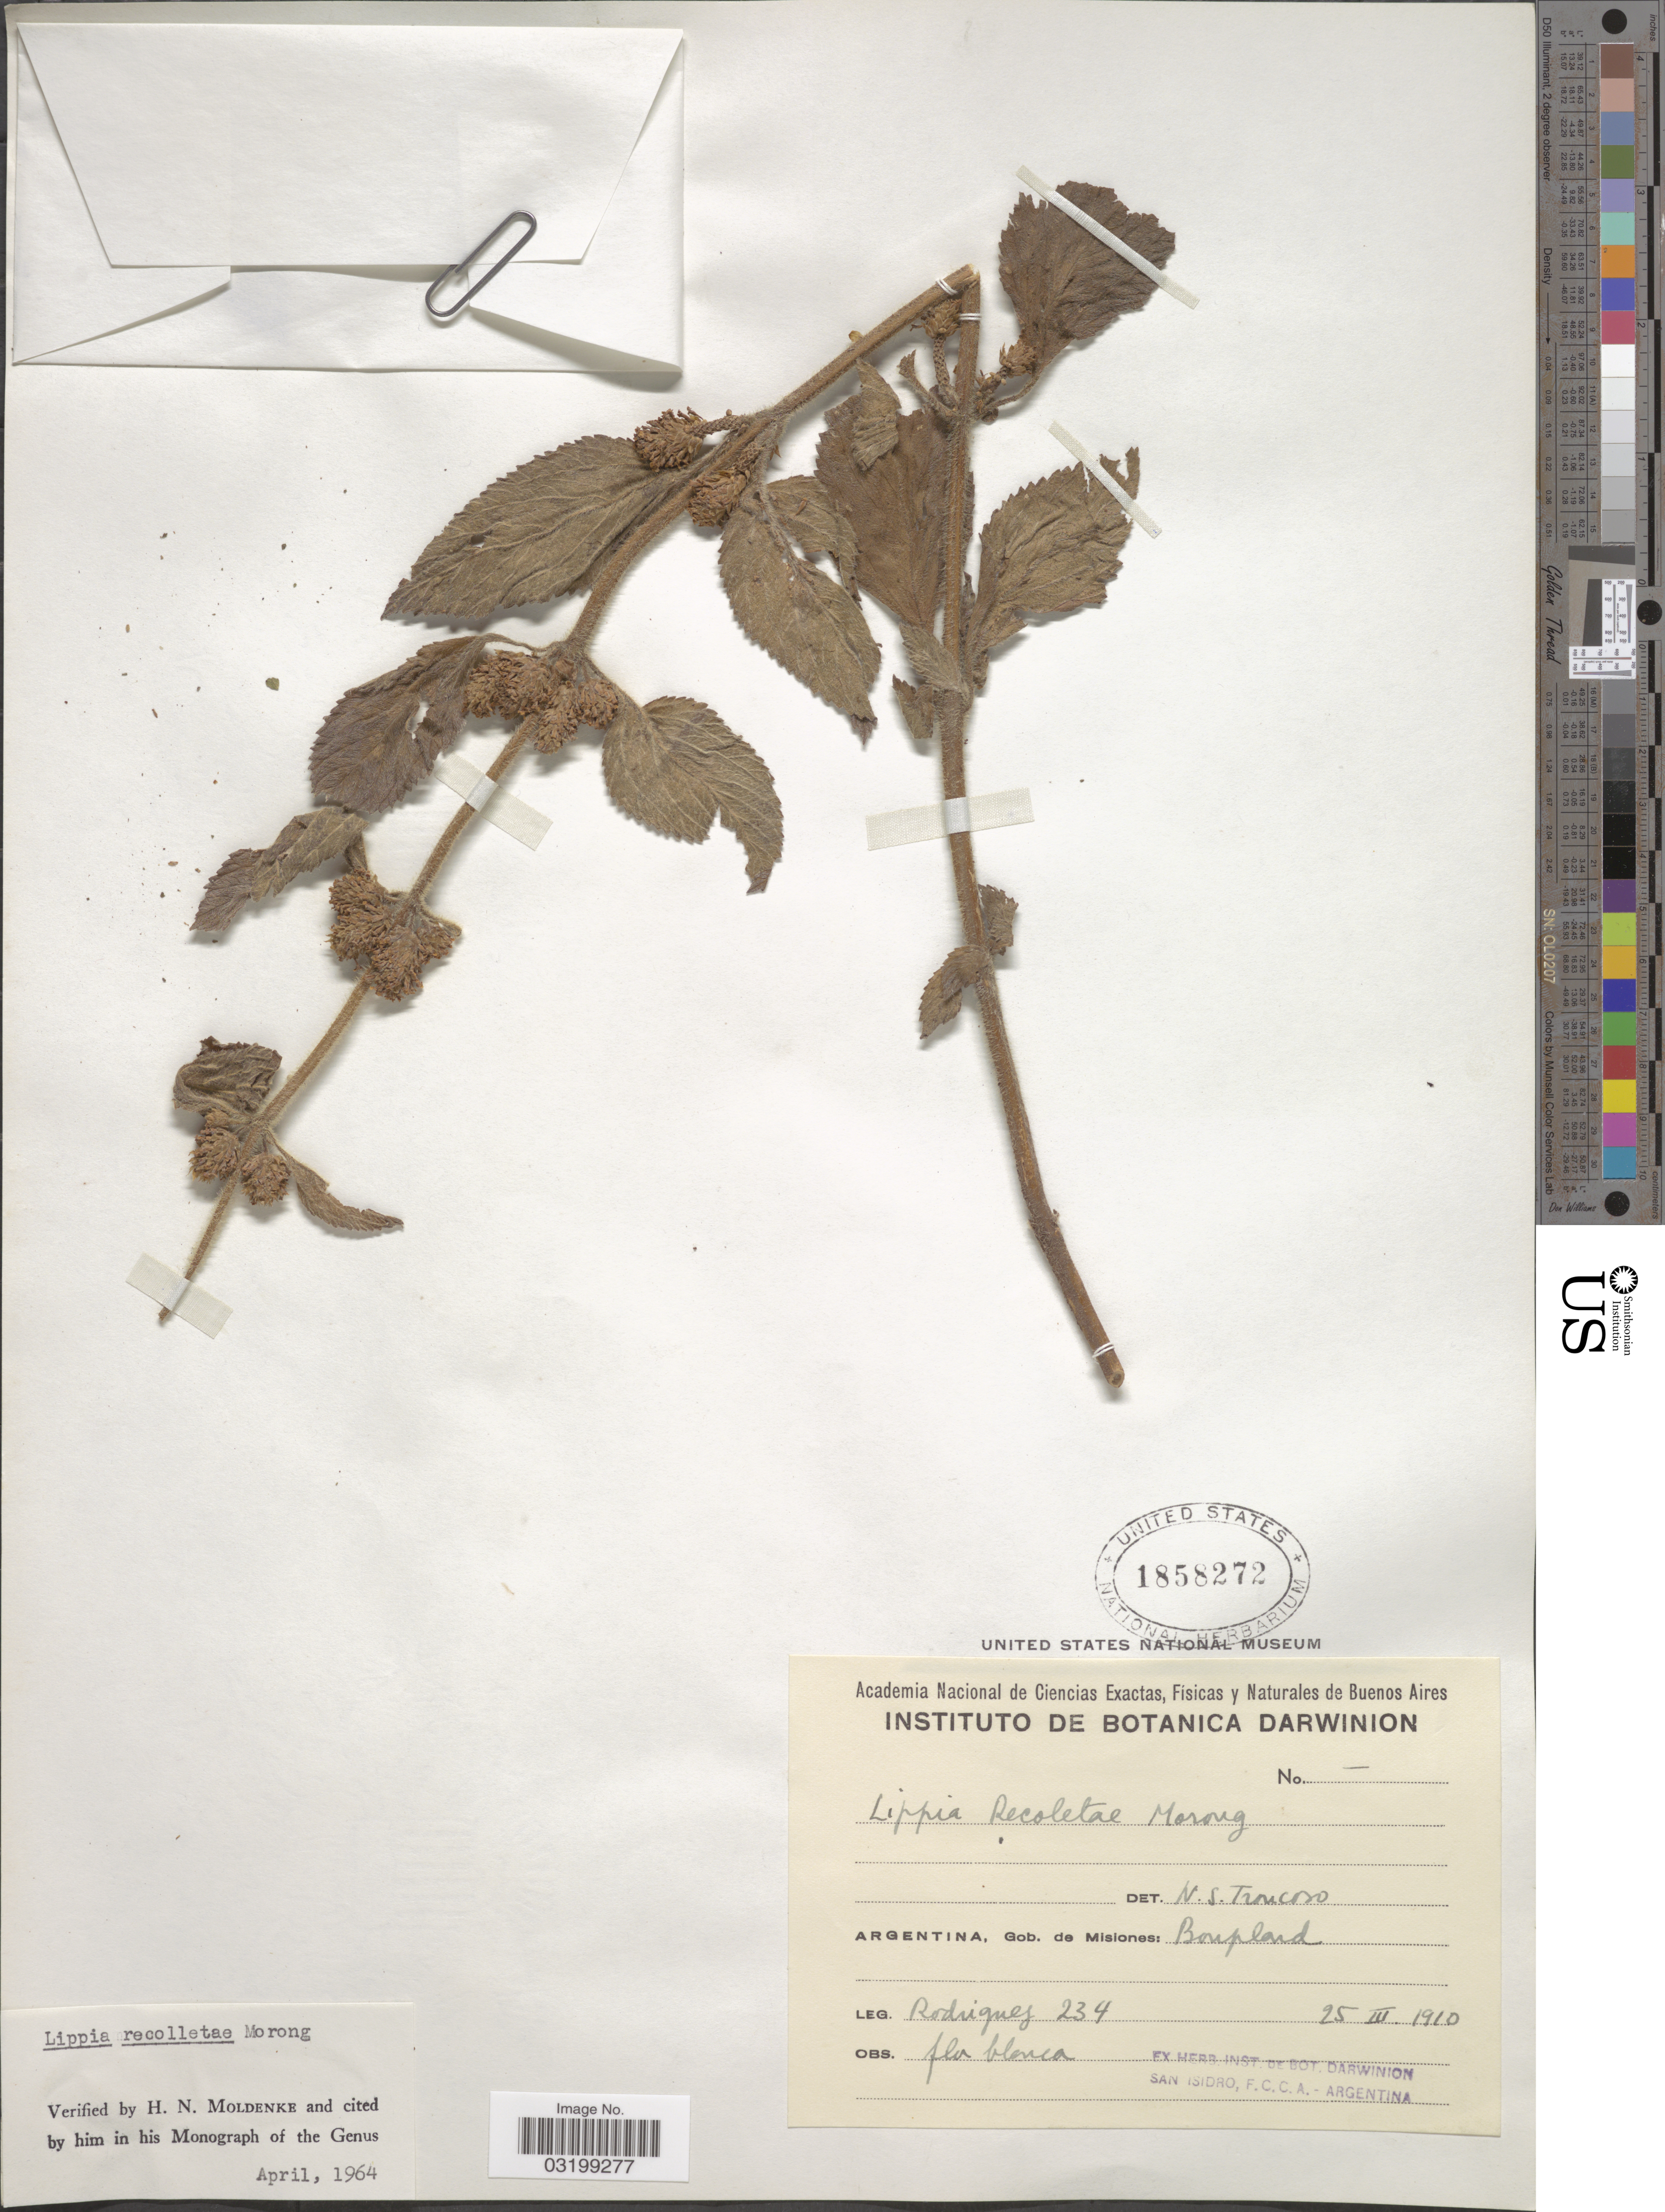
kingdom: Plantae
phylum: Tracheophyta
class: Magnoliopsida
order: Lamiales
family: Verbenaceae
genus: Lippia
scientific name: Lippia recolletae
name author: Morong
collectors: Rodriguez, --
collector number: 234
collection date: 1910-03-25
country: Argentina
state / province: Misiones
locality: Gob. de Misiones: Bonpland.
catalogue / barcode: US 1858272